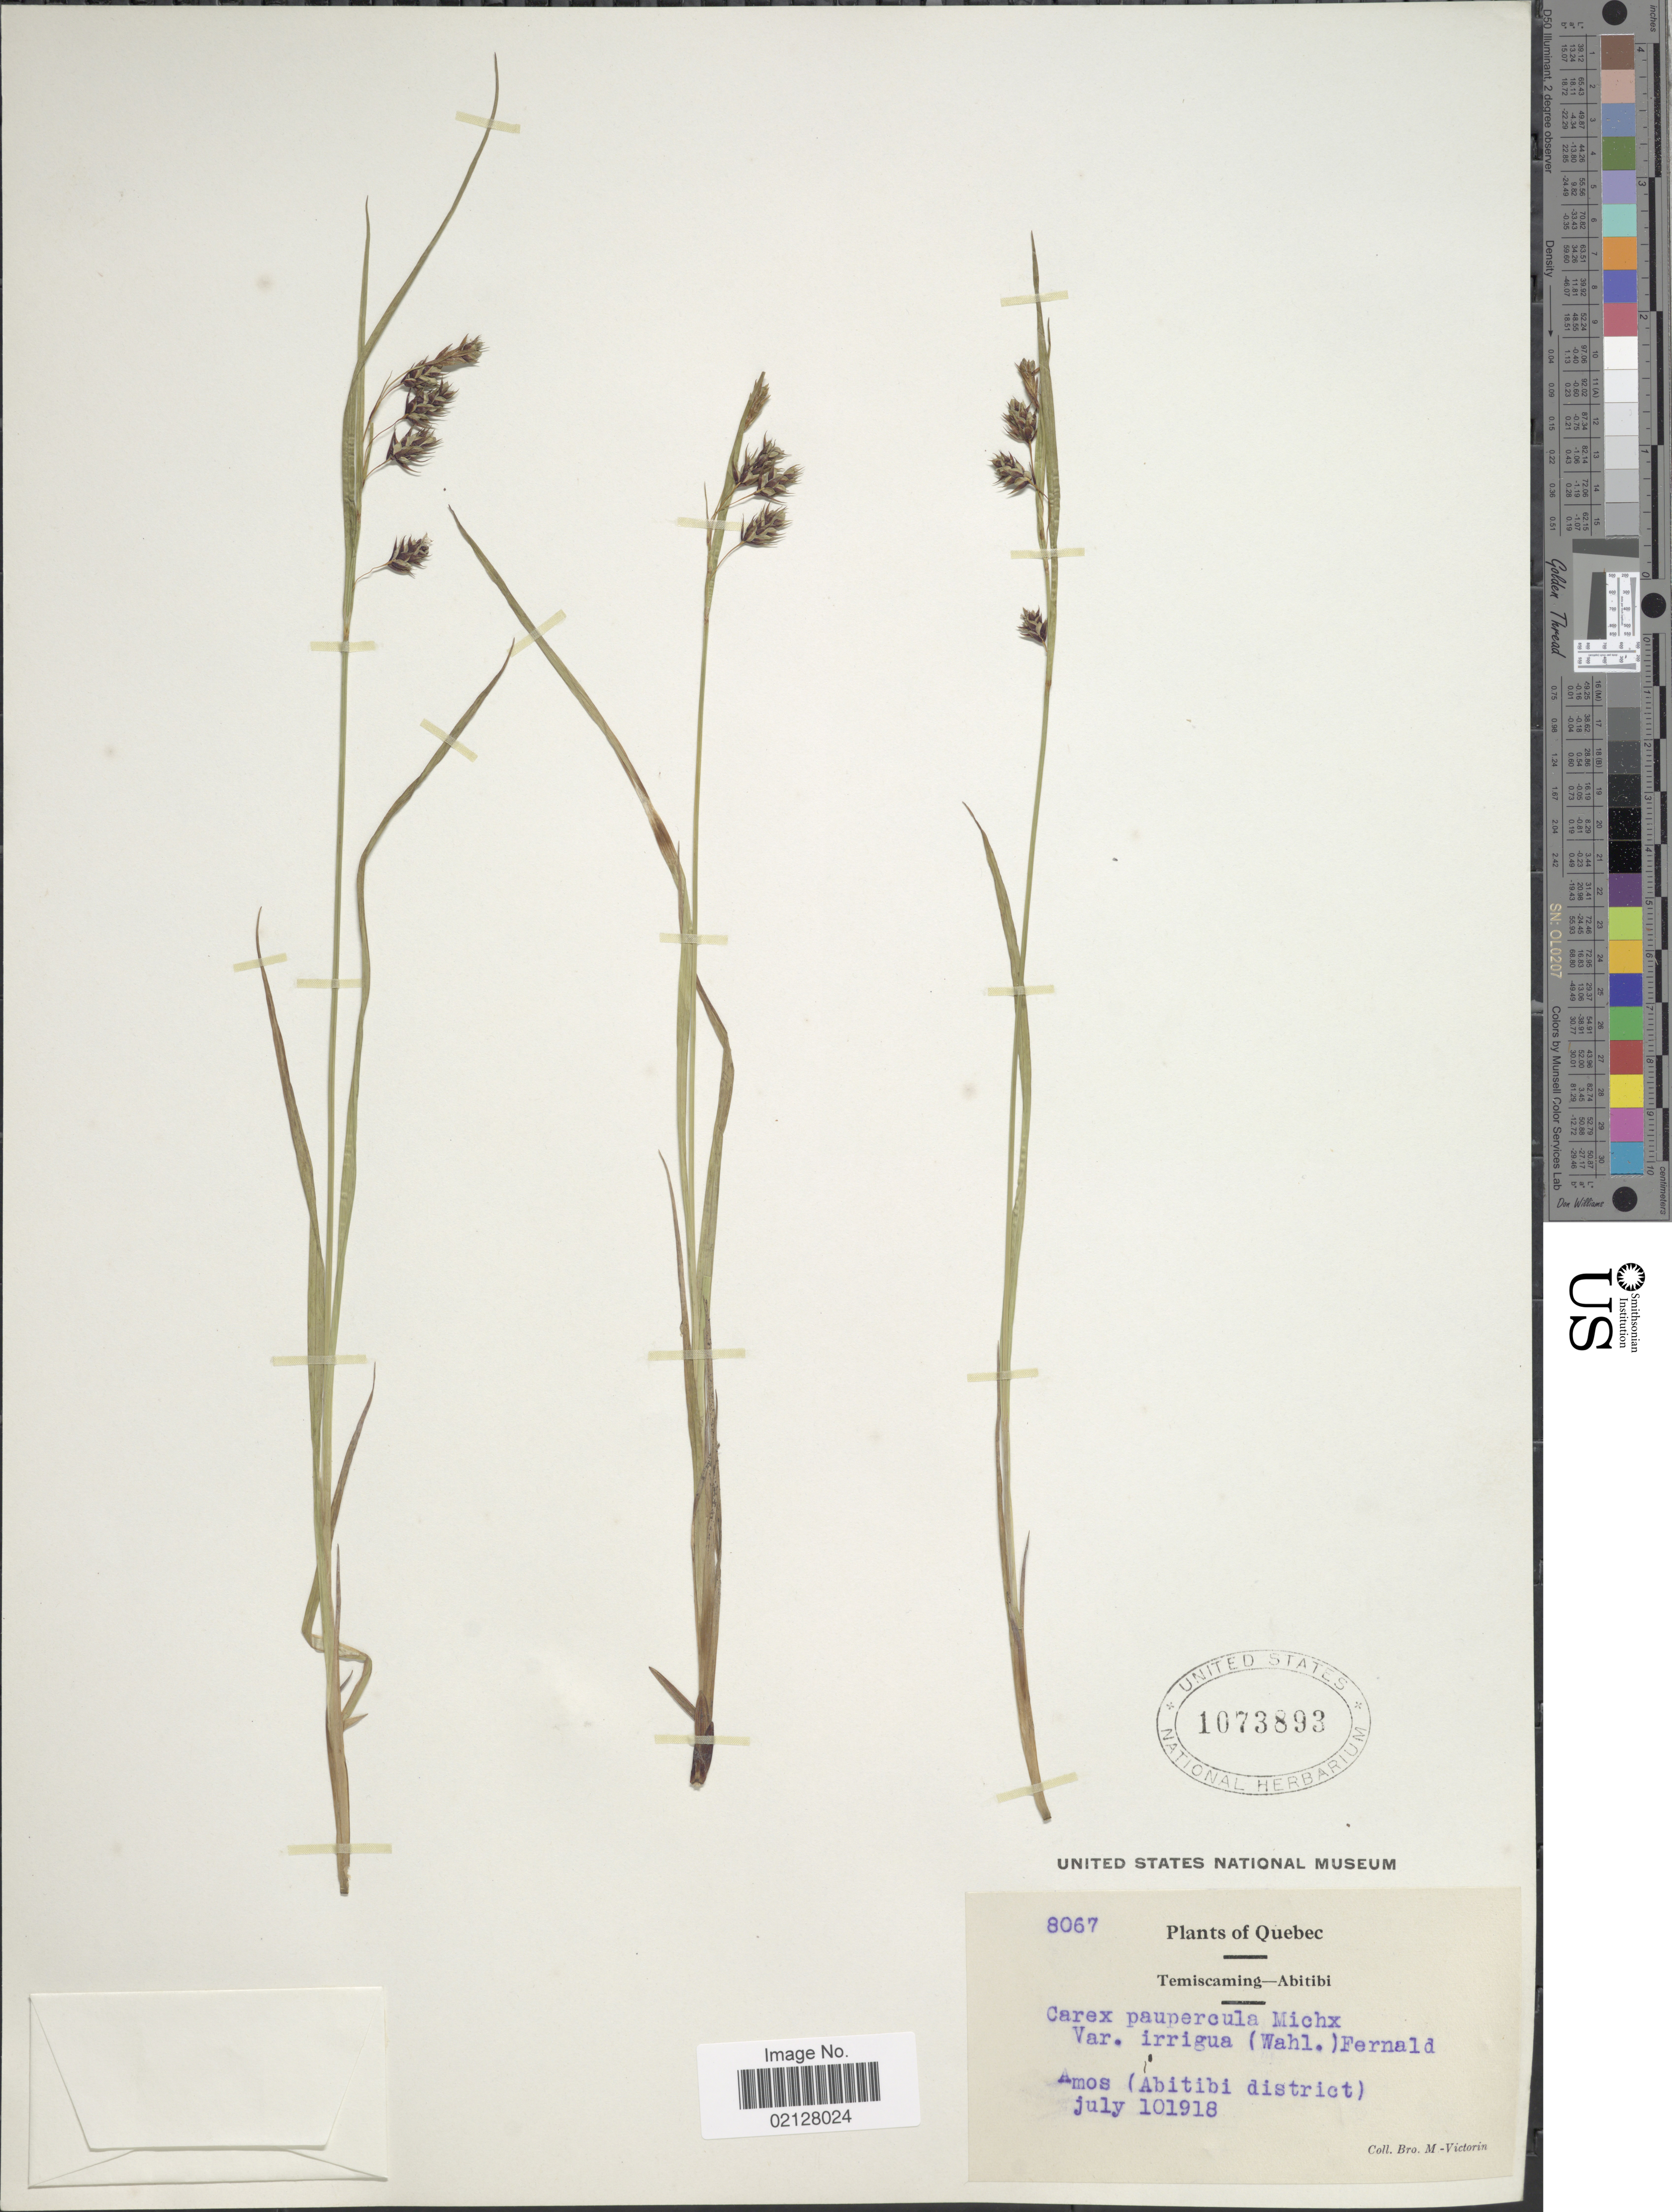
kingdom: Plantae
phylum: Tracheophyta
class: Liliopsida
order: Poales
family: Cyperaceae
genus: Carex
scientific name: Carex magellanica subsp. irrigua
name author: (Wahlenb.) Hiitonen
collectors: Fr. Marie-Victorin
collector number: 8067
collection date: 1918-07-10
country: Canada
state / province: Quebec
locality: Amos ( Abitibi district). Temiscaming - Abitibi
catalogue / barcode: US 1073893